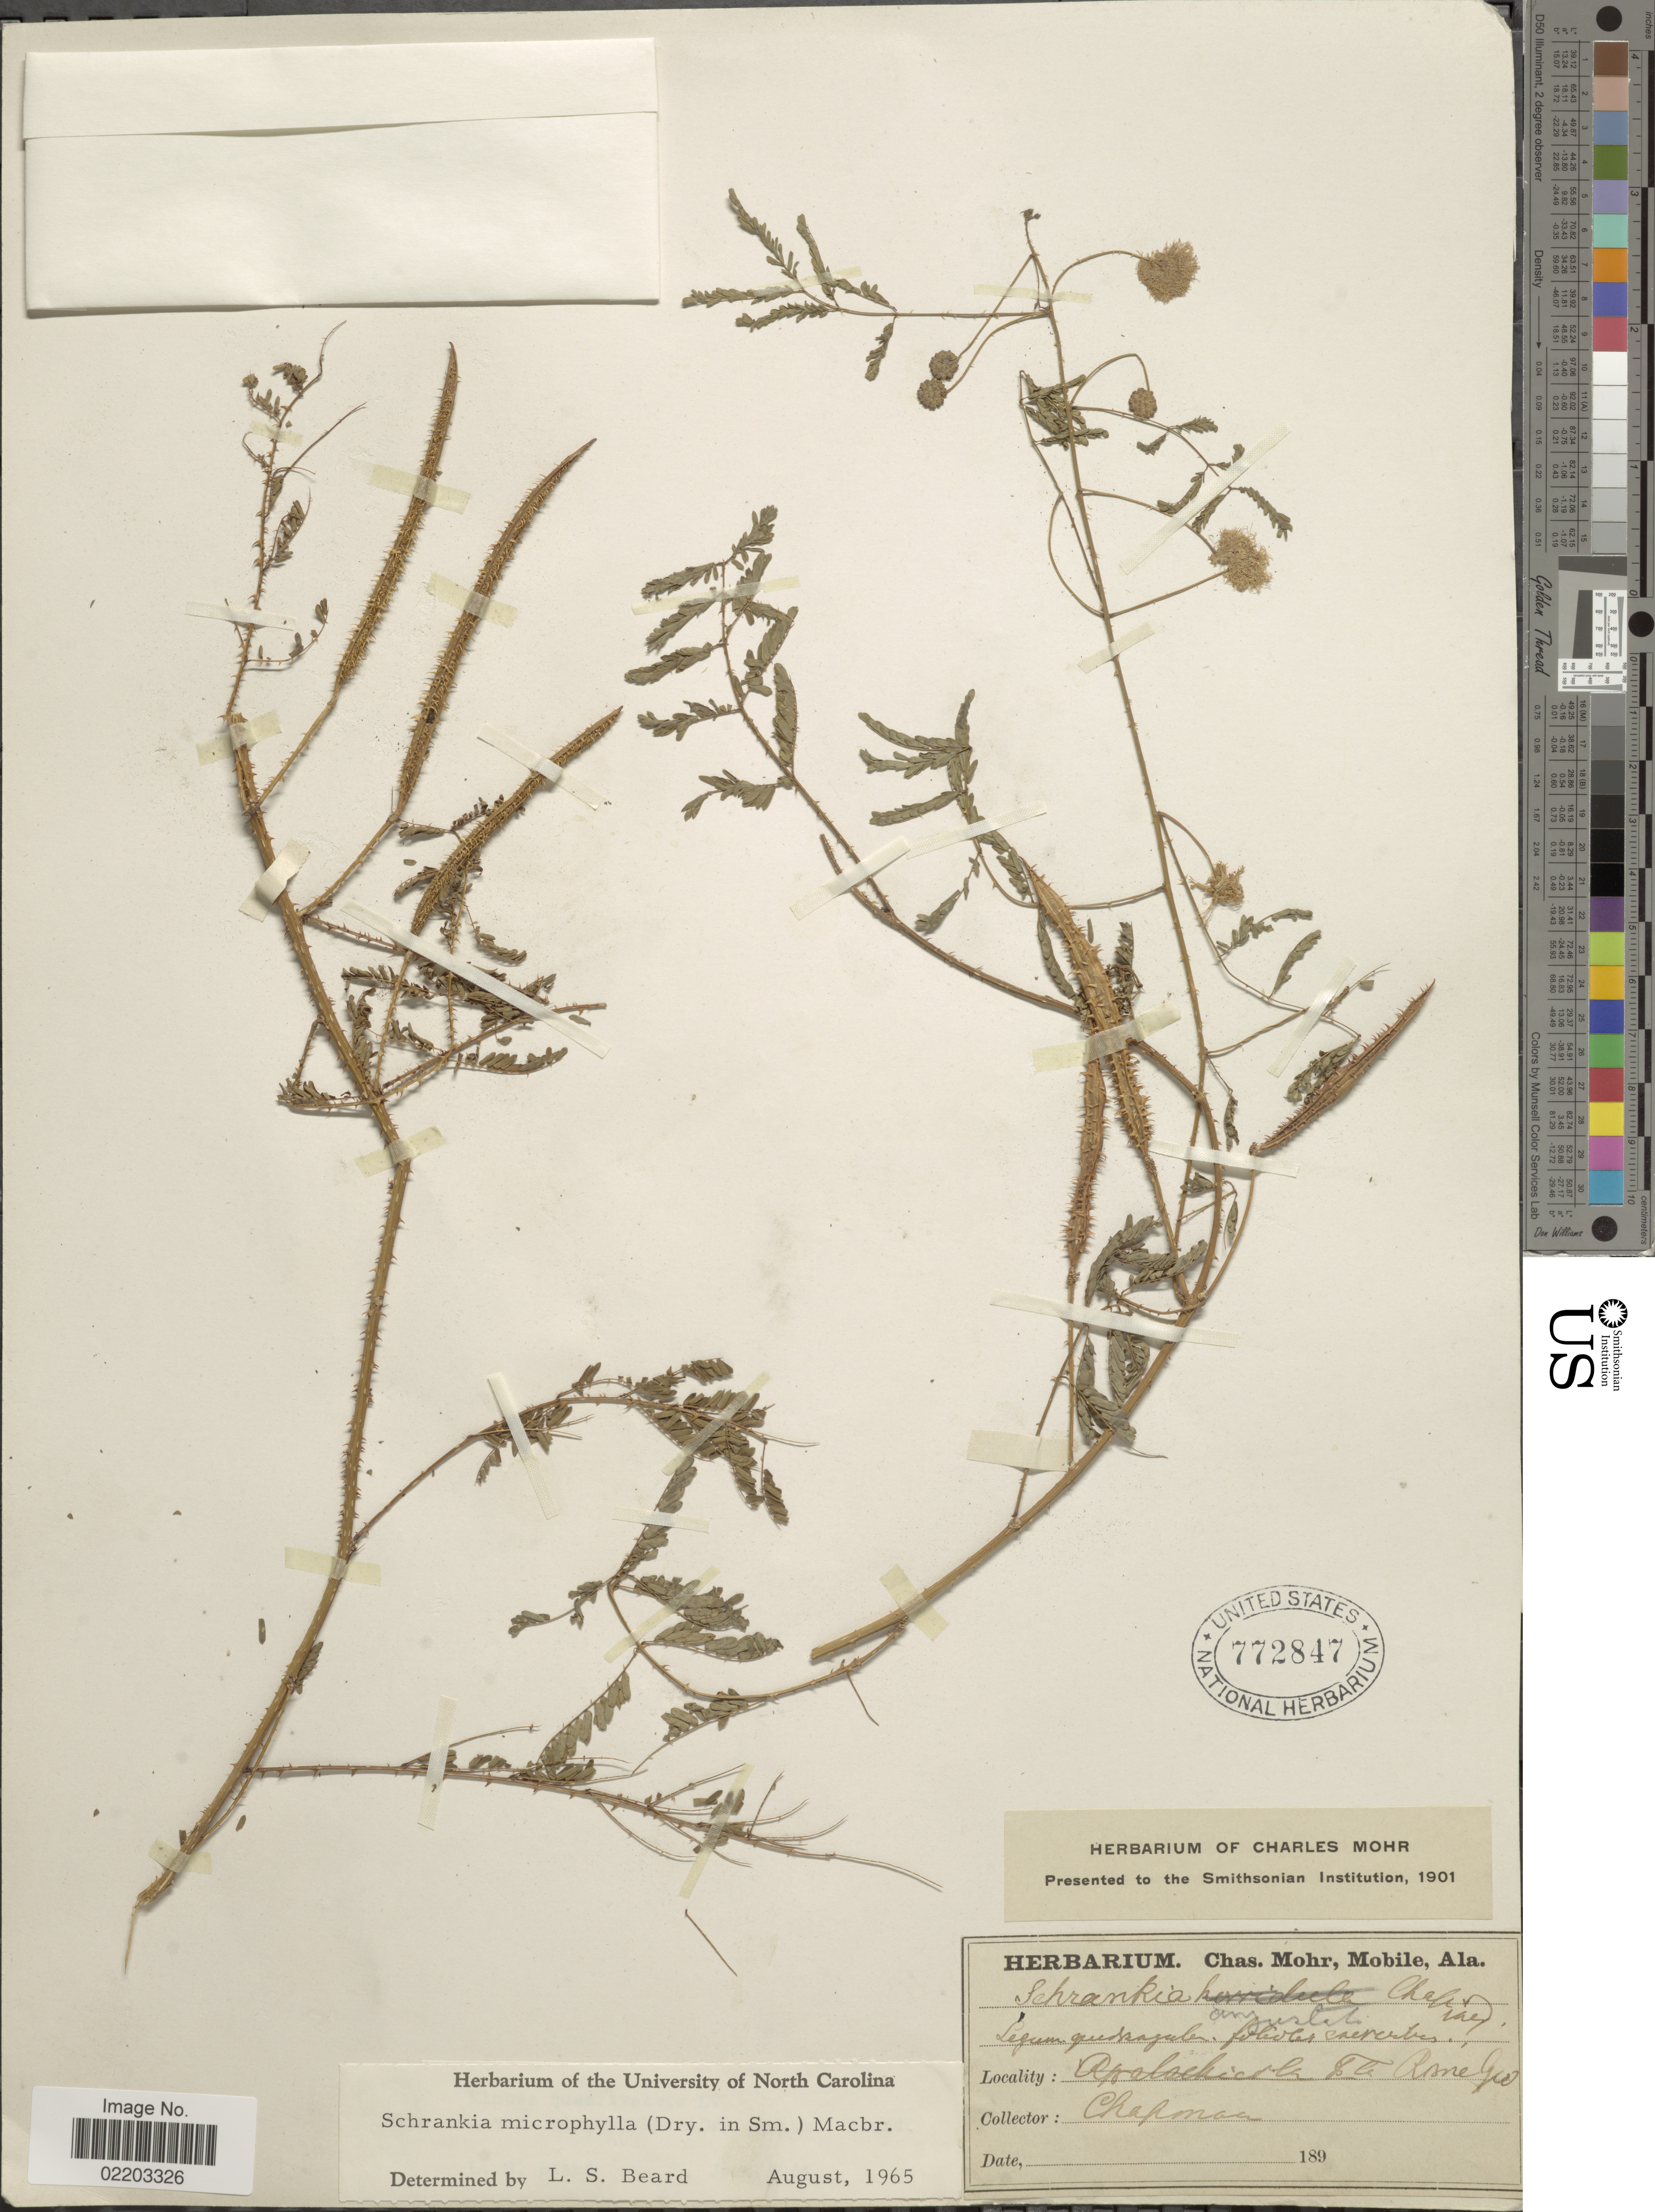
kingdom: Plantae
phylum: Tracheophyta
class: Magnoliopsida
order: Fabales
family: Fabaceae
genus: Mimosa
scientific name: Mimosa microphylla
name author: Dryand.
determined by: Strong, M. T., (US), Smithsonian Institution - National Museum of Natural History (UNITED STATES)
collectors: A. Chapman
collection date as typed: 189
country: United States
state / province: Georgia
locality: Rome.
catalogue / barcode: US 772847